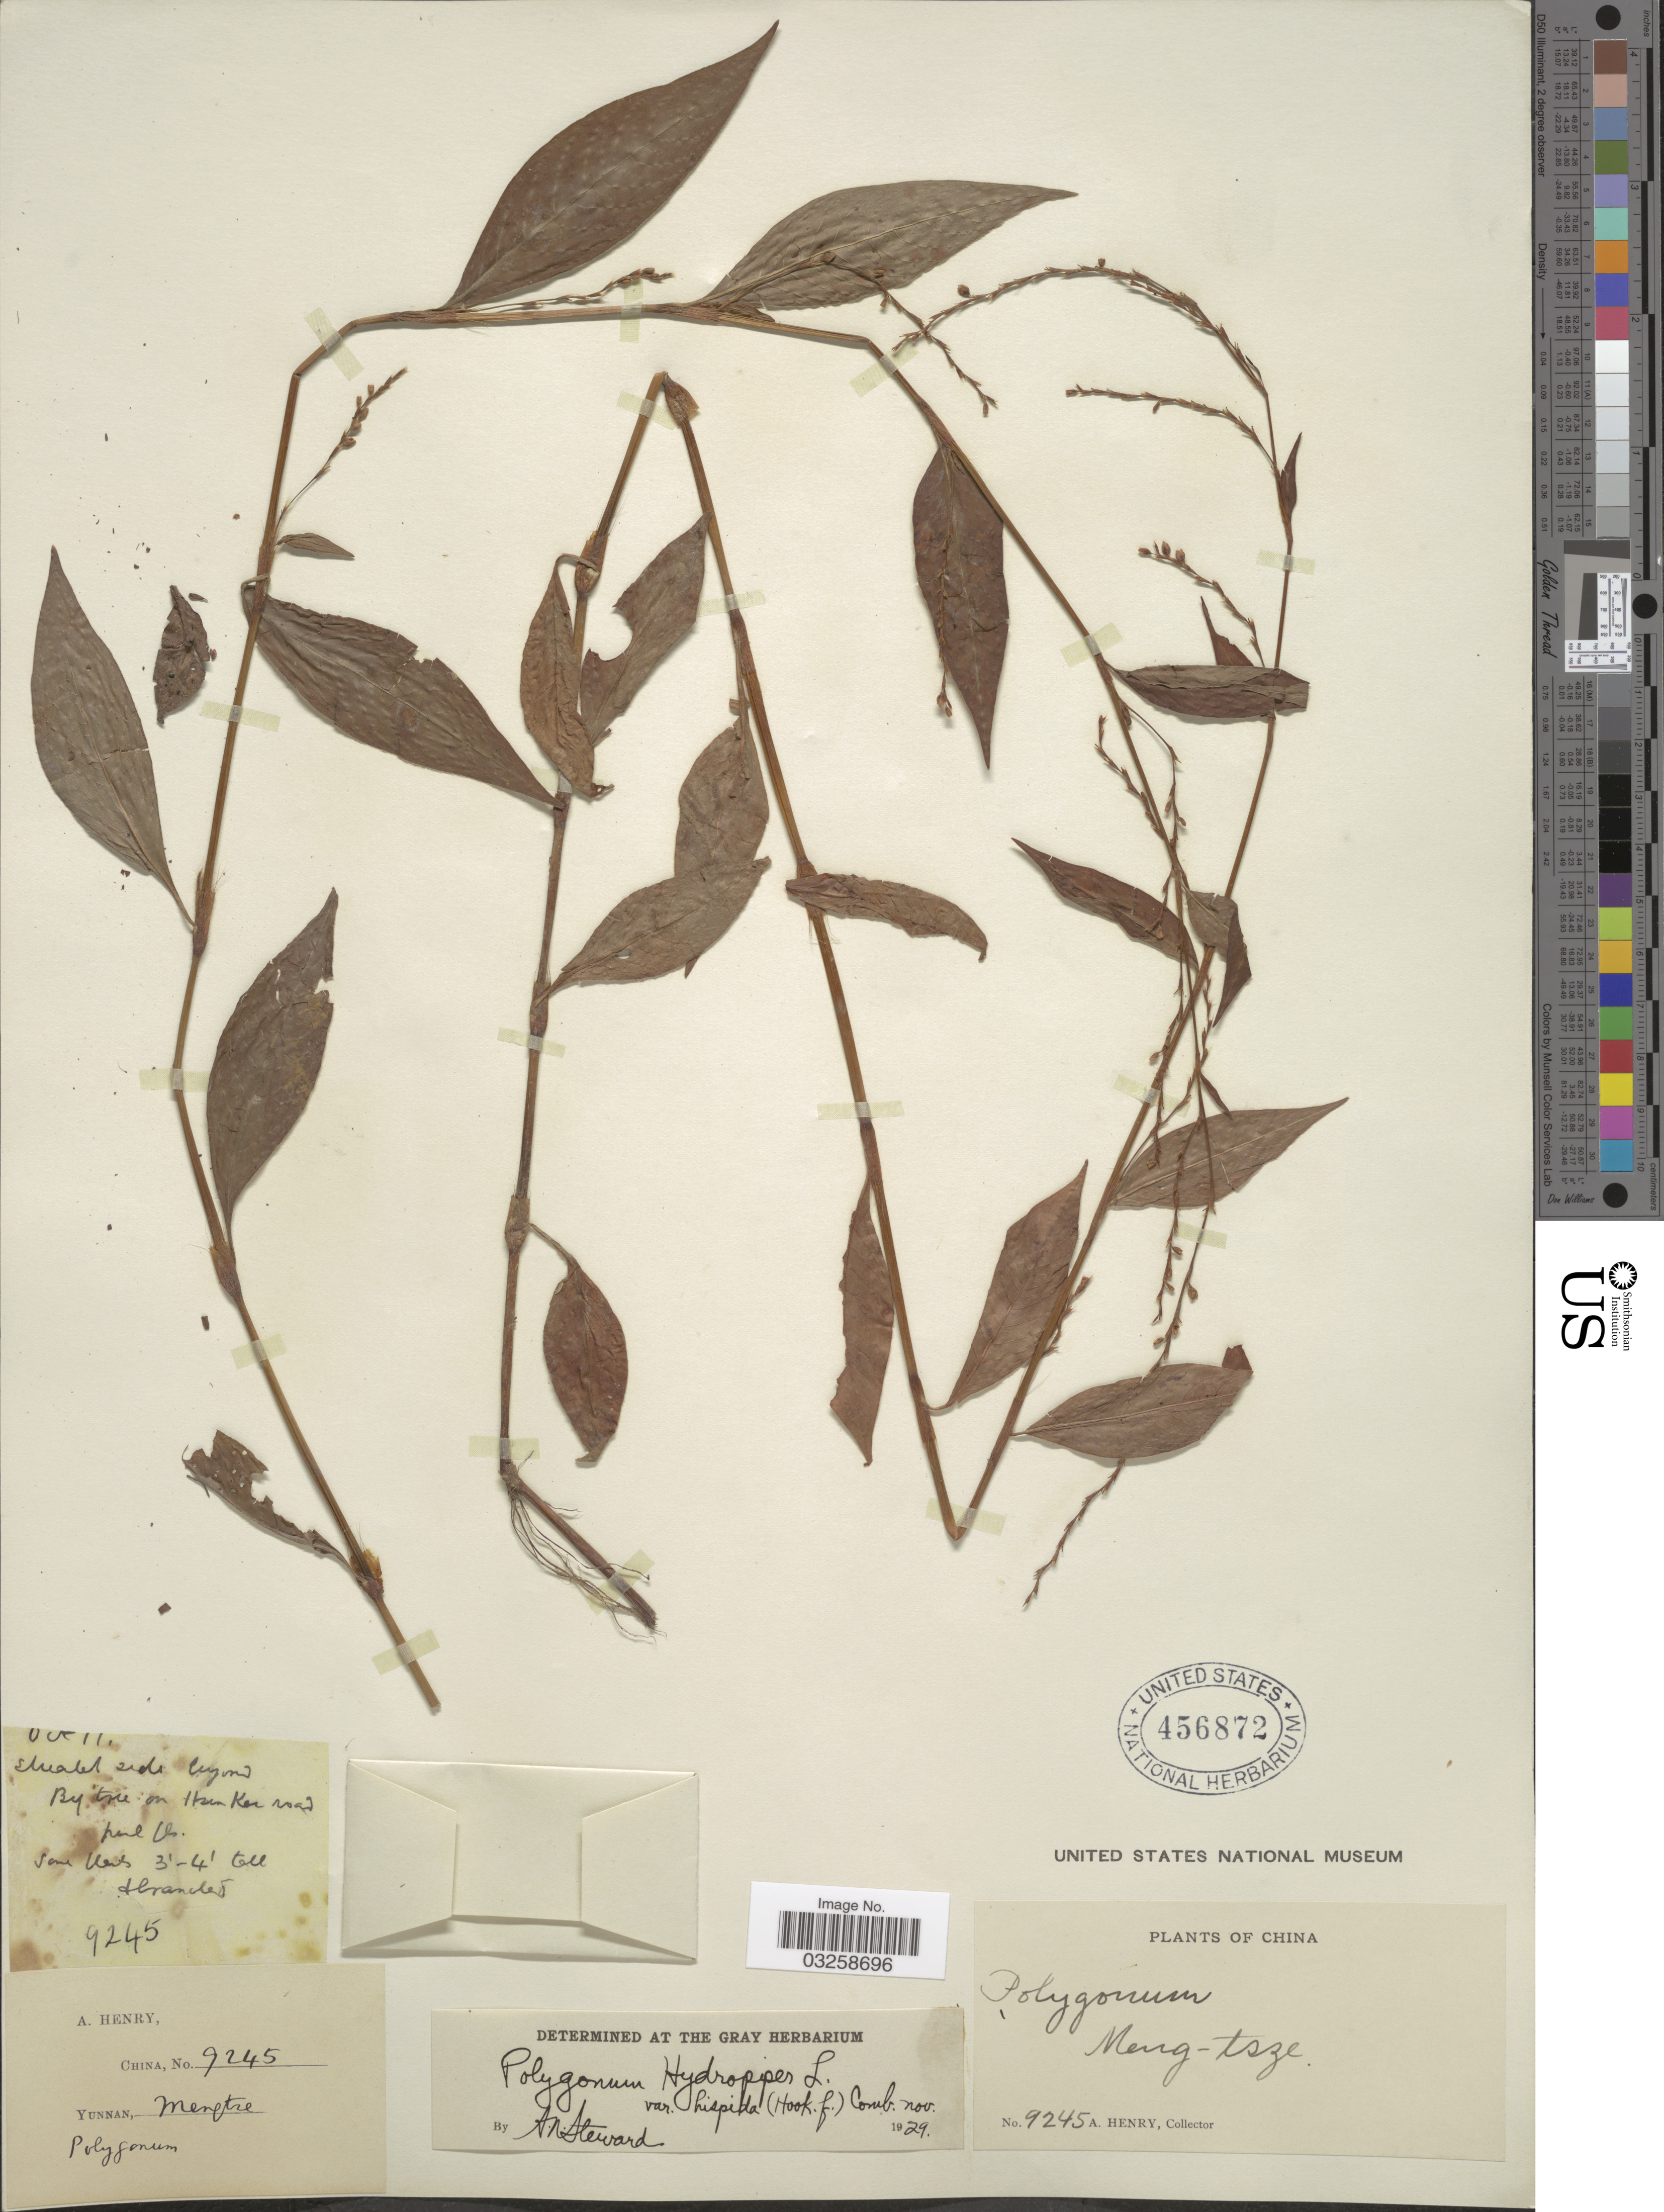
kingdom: Plantae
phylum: Tracheophyta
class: Magnoliopsida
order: Caryophyllales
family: Polygonaceae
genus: Polygonum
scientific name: Polygonum hydropiper var. hispidum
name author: (Hook. f.) Steward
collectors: A. Henry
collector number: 9245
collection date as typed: Transcribed d/m/y: /10/11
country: China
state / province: Yunnan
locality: Meng-tsze.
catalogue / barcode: US 456872